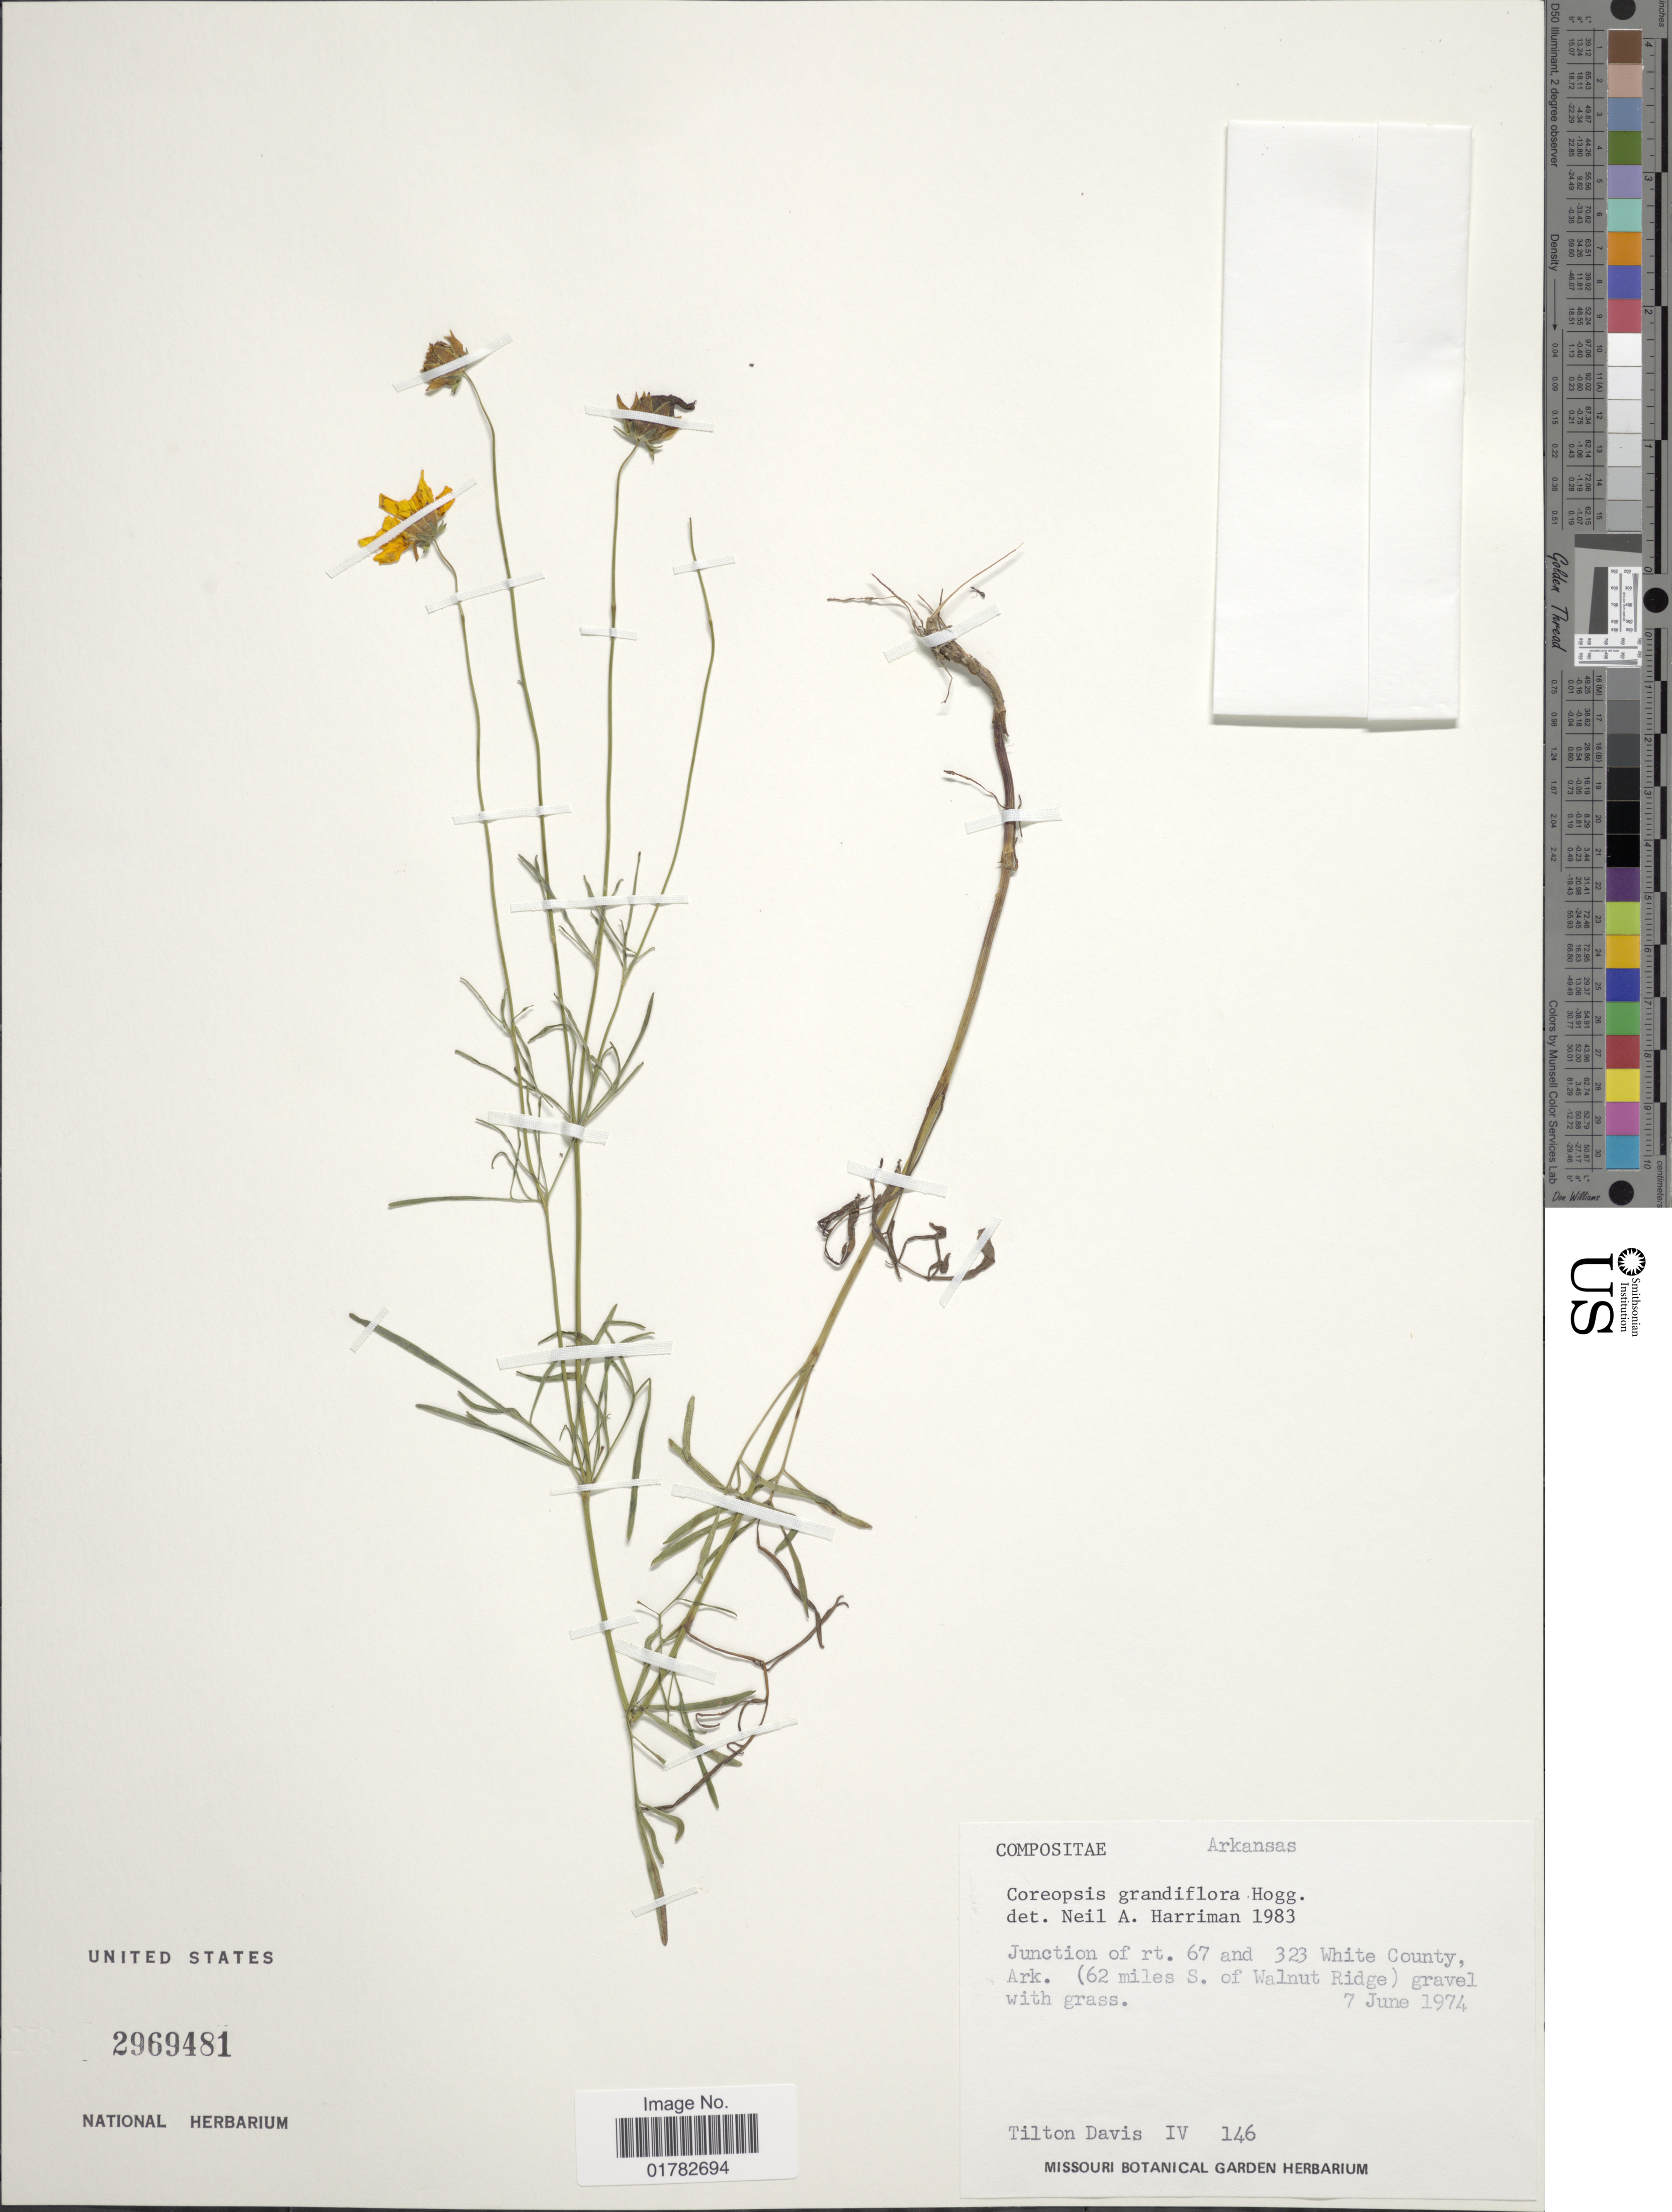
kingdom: Plantae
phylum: Tracheophyta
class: Magnoliopsida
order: Asterales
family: Asteraceae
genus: Coreopsis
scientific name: Coreopsis grandiflora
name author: Nutt.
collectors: T. Davis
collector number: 146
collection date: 1974-06-07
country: United States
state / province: Arkansas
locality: Junction of rt. 67 and 323 White County Ark. (62 miles S. of Walnut Ridge) gravel with grass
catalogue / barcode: US 2969481